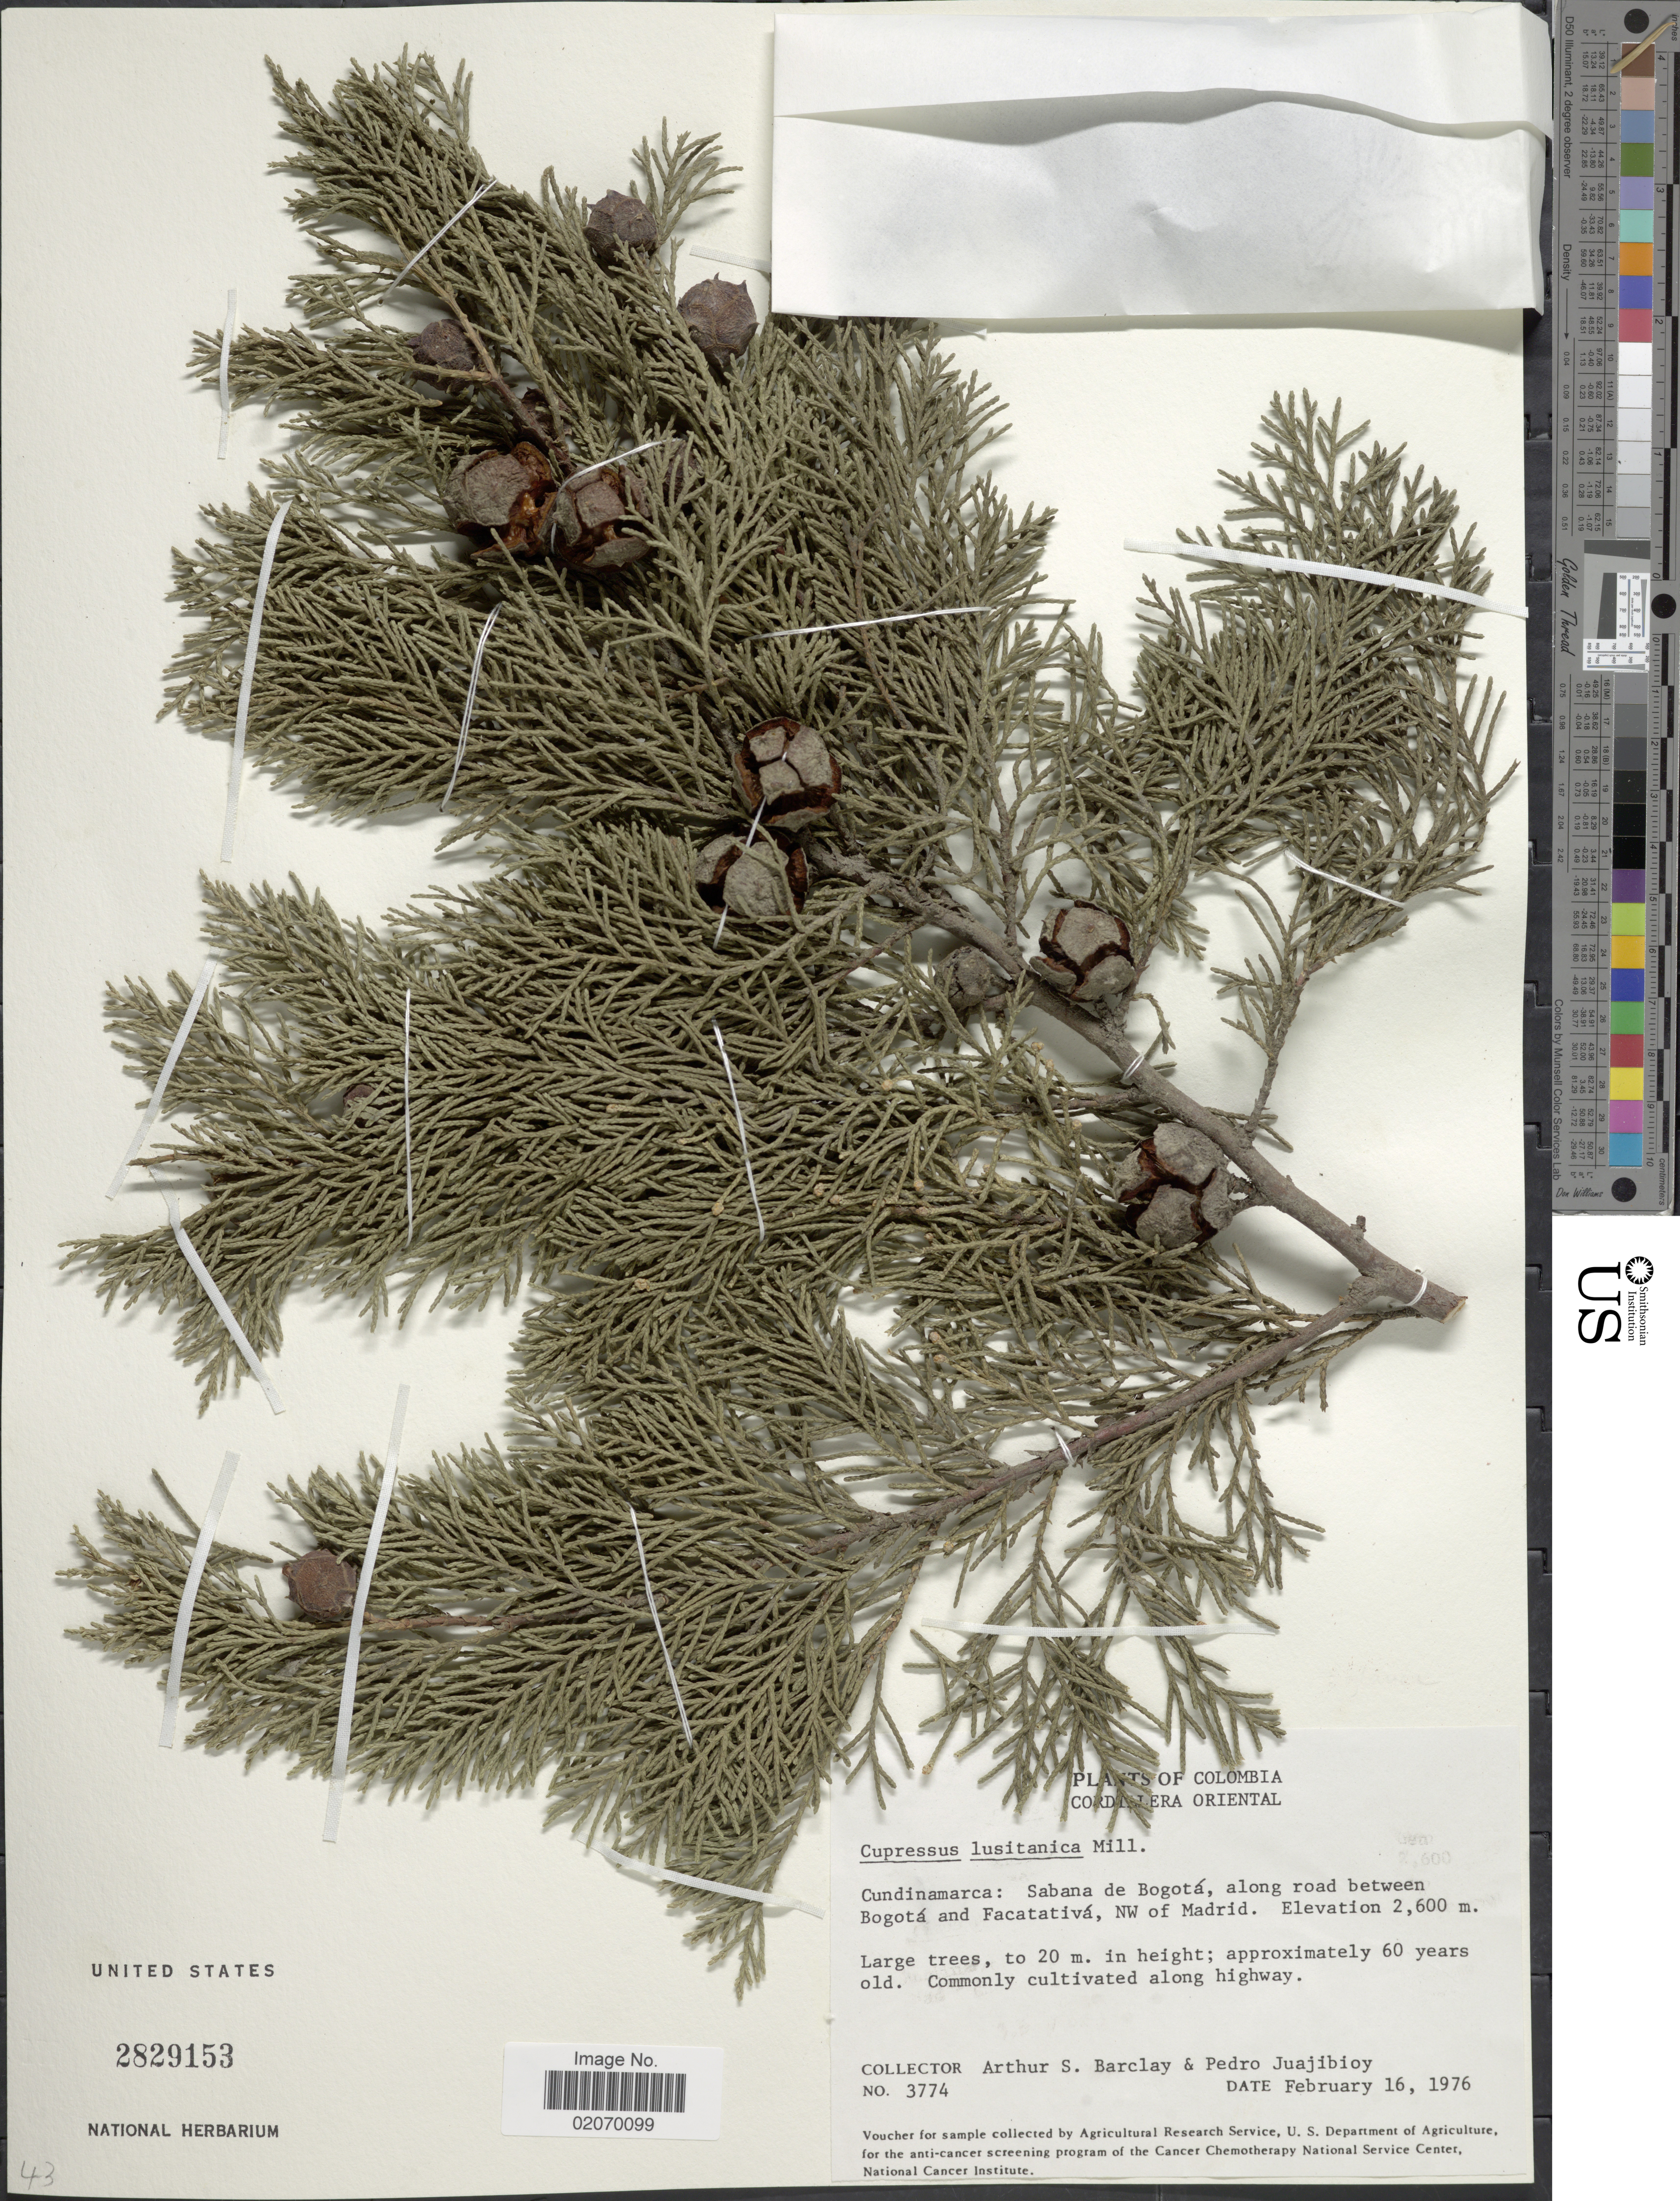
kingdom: Plantae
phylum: Tracheophyta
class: Pinopsida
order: Pinales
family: Cupressaceae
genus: Hesperocyparis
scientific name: Hesperocyparis lusitanica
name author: (Miller) Bartel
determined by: (US) Smithsonian Institution - National Museum of Natural History - Department of Botany (UNITED STATES)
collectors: A. S. Barclay & P. Juajibioy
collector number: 3774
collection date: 1976-02-16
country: Colombia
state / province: Cundinamarca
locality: Sabana de Bogota, along road between Bogota and Facativa, NW of Madrid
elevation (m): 2600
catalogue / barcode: US 2829153